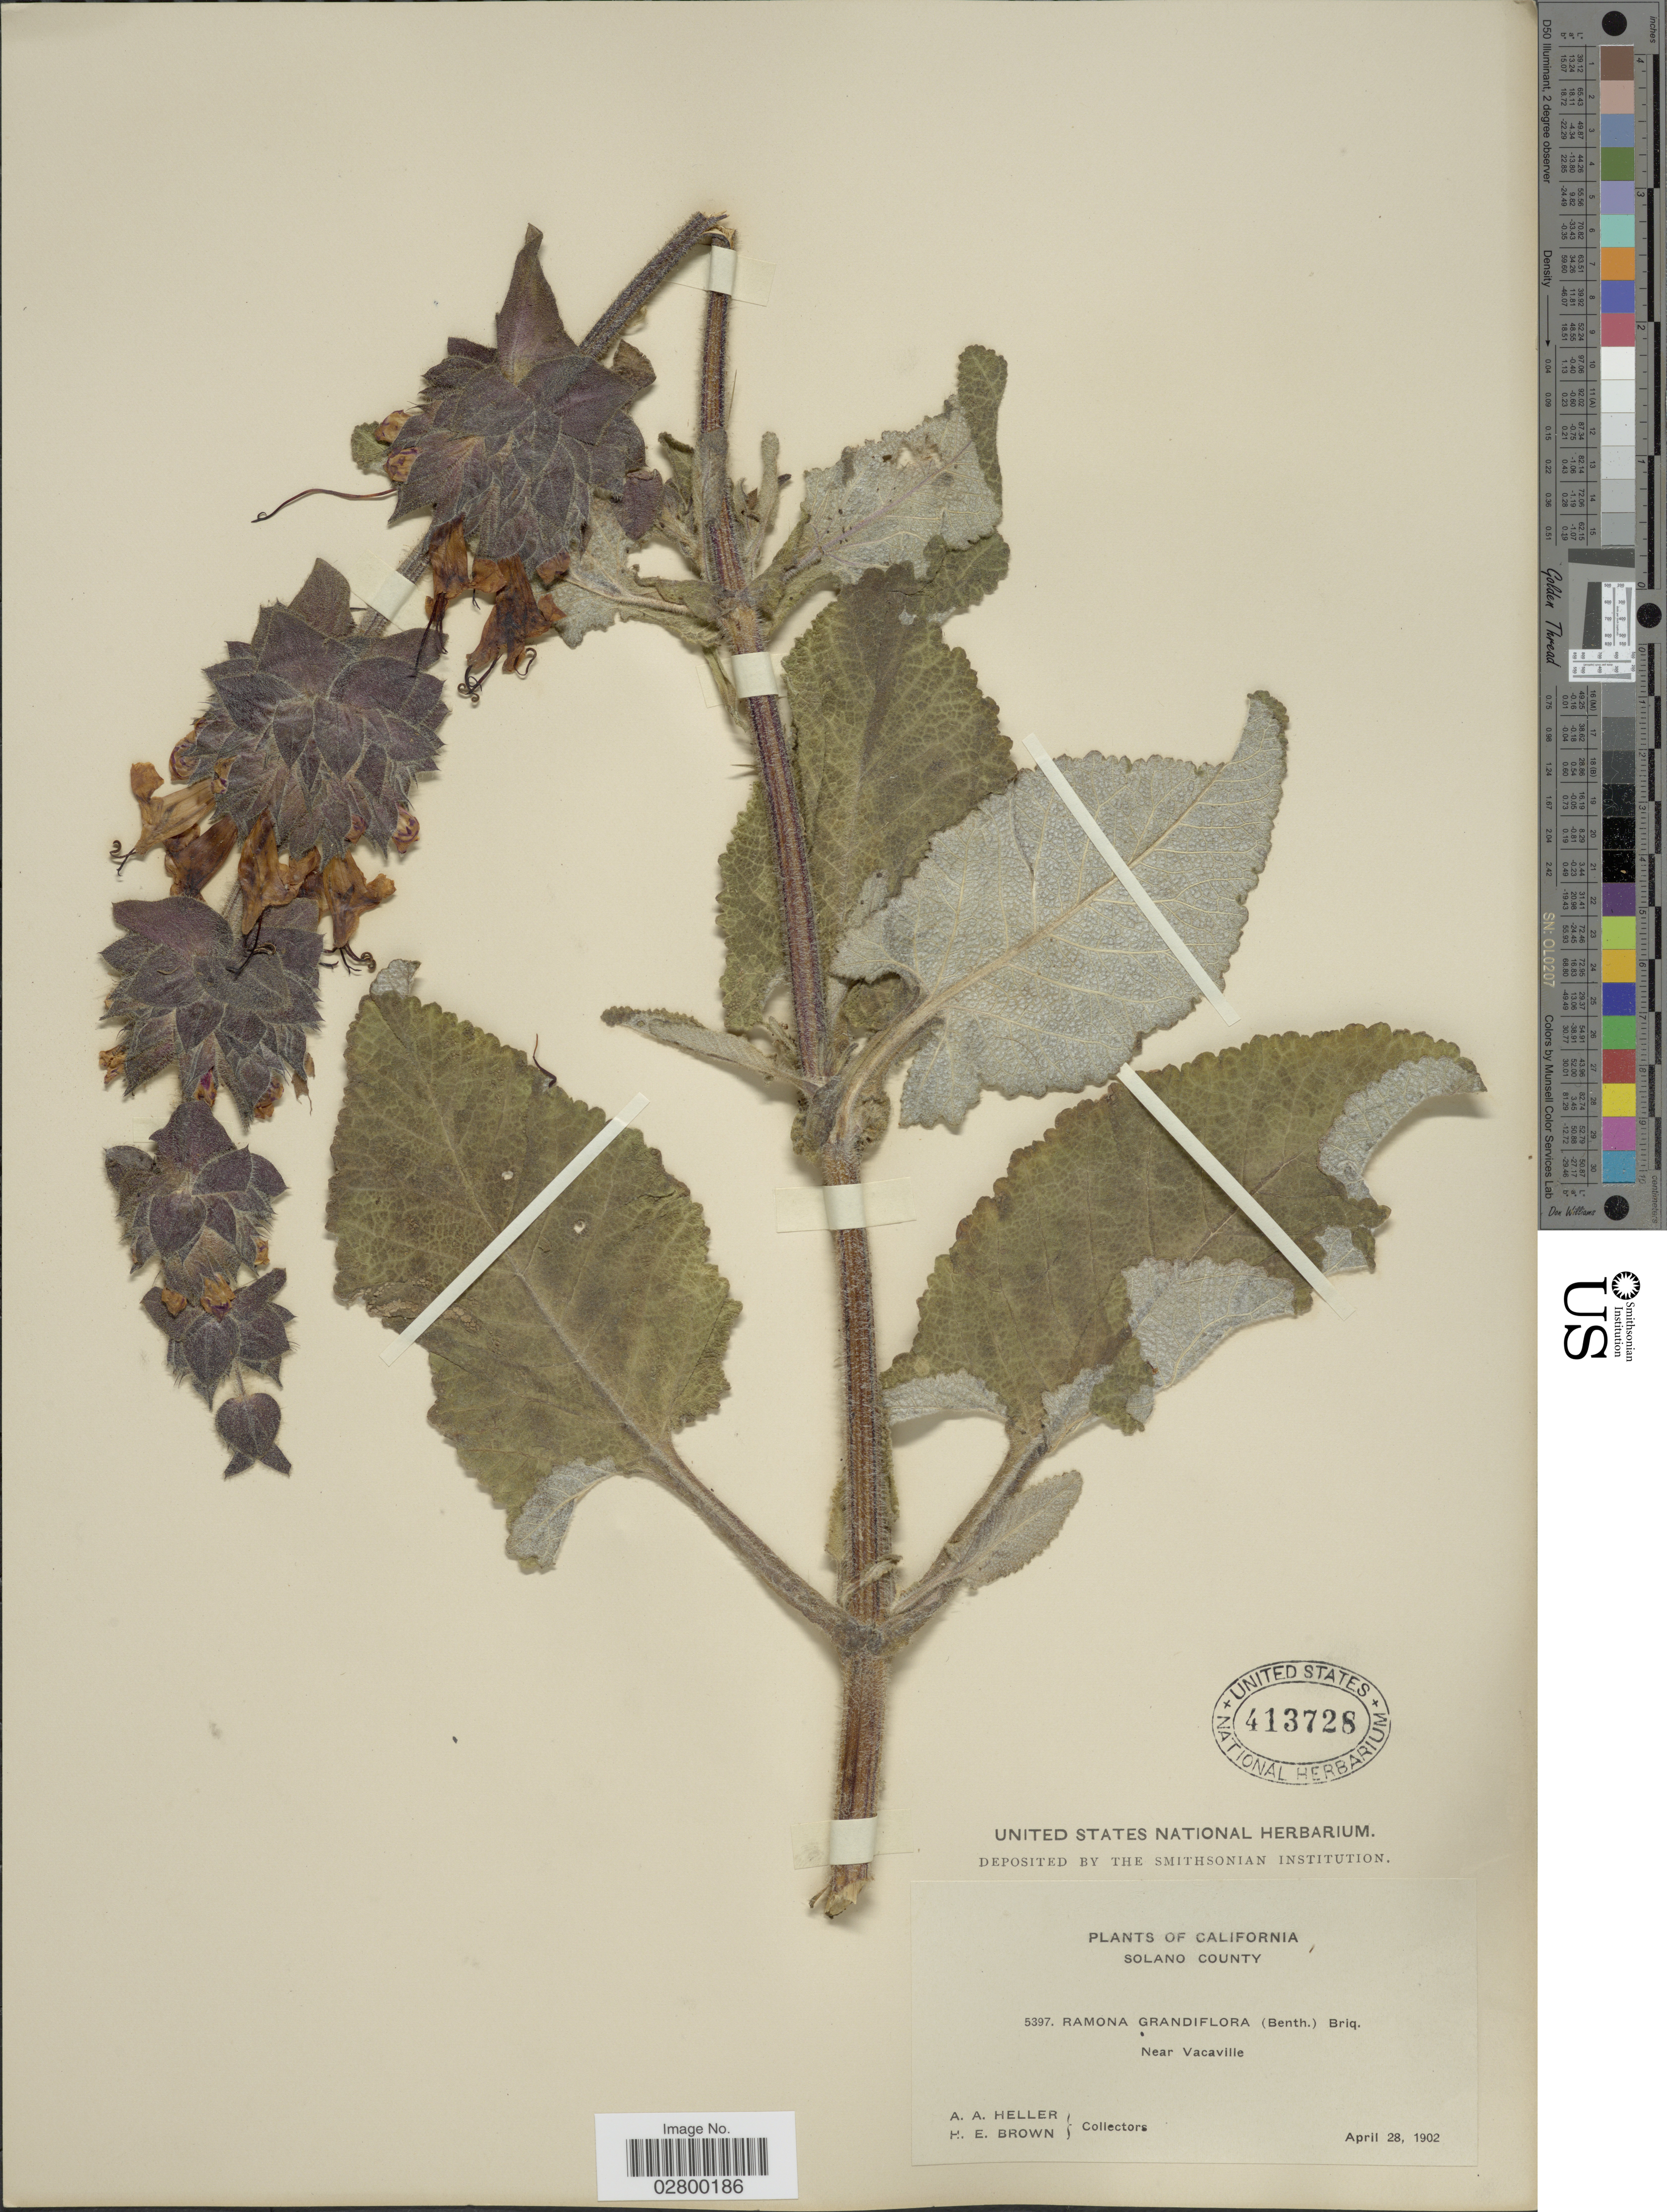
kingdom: Plantae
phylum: Tracheophyta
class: Magnoliopsida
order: Lamiales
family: Lamiaceae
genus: Salvia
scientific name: Salvia spathacea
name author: Greene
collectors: A. A. Heller & H. E. Brown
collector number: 5397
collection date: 1902-04-28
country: United States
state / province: California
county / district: Solano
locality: Solano County, Near Vacaville.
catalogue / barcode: US 413728